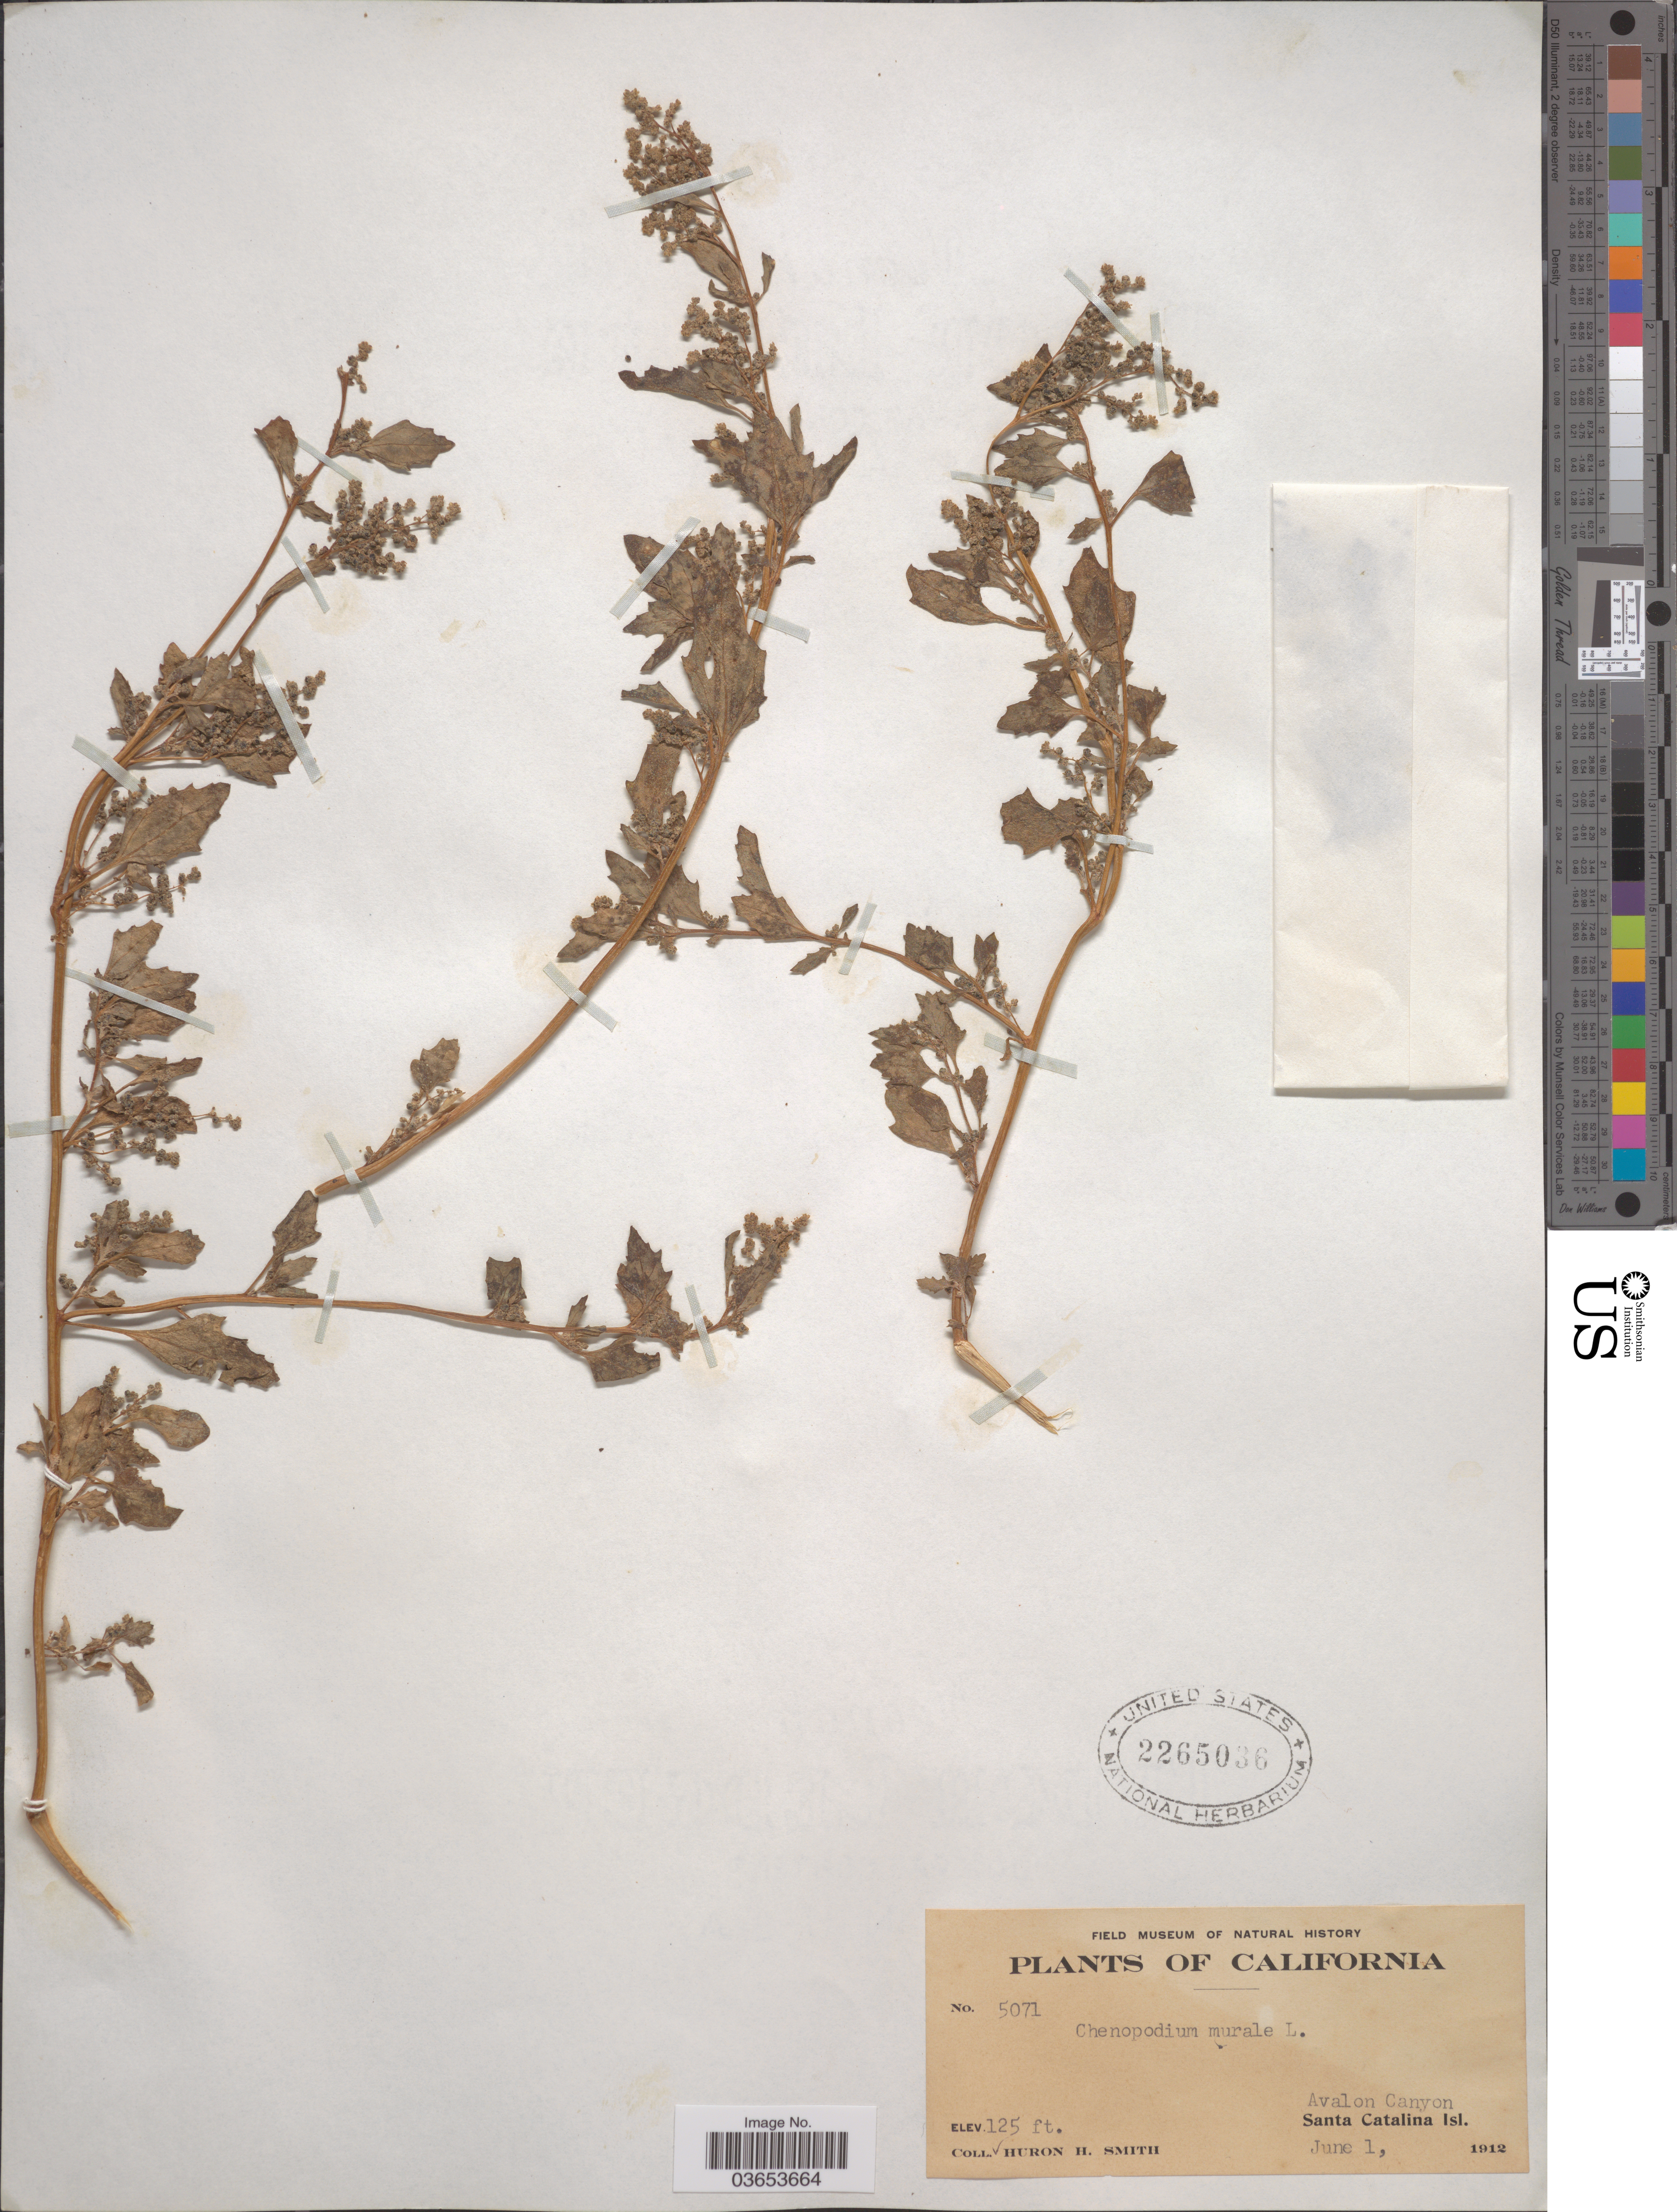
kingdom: Plantae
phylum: Tracheophyta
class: Magnoliopsida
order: Caryophyllales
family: Amaranthaceae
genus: Chenopodium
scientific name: Chenopodium murale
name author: L.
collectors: Huron H. Smith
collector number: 5071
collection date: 1912-06-01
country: United States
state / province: California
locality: Avalon Canyon, Santa Catalina Isl.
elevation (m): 38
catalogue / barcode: US 2265036